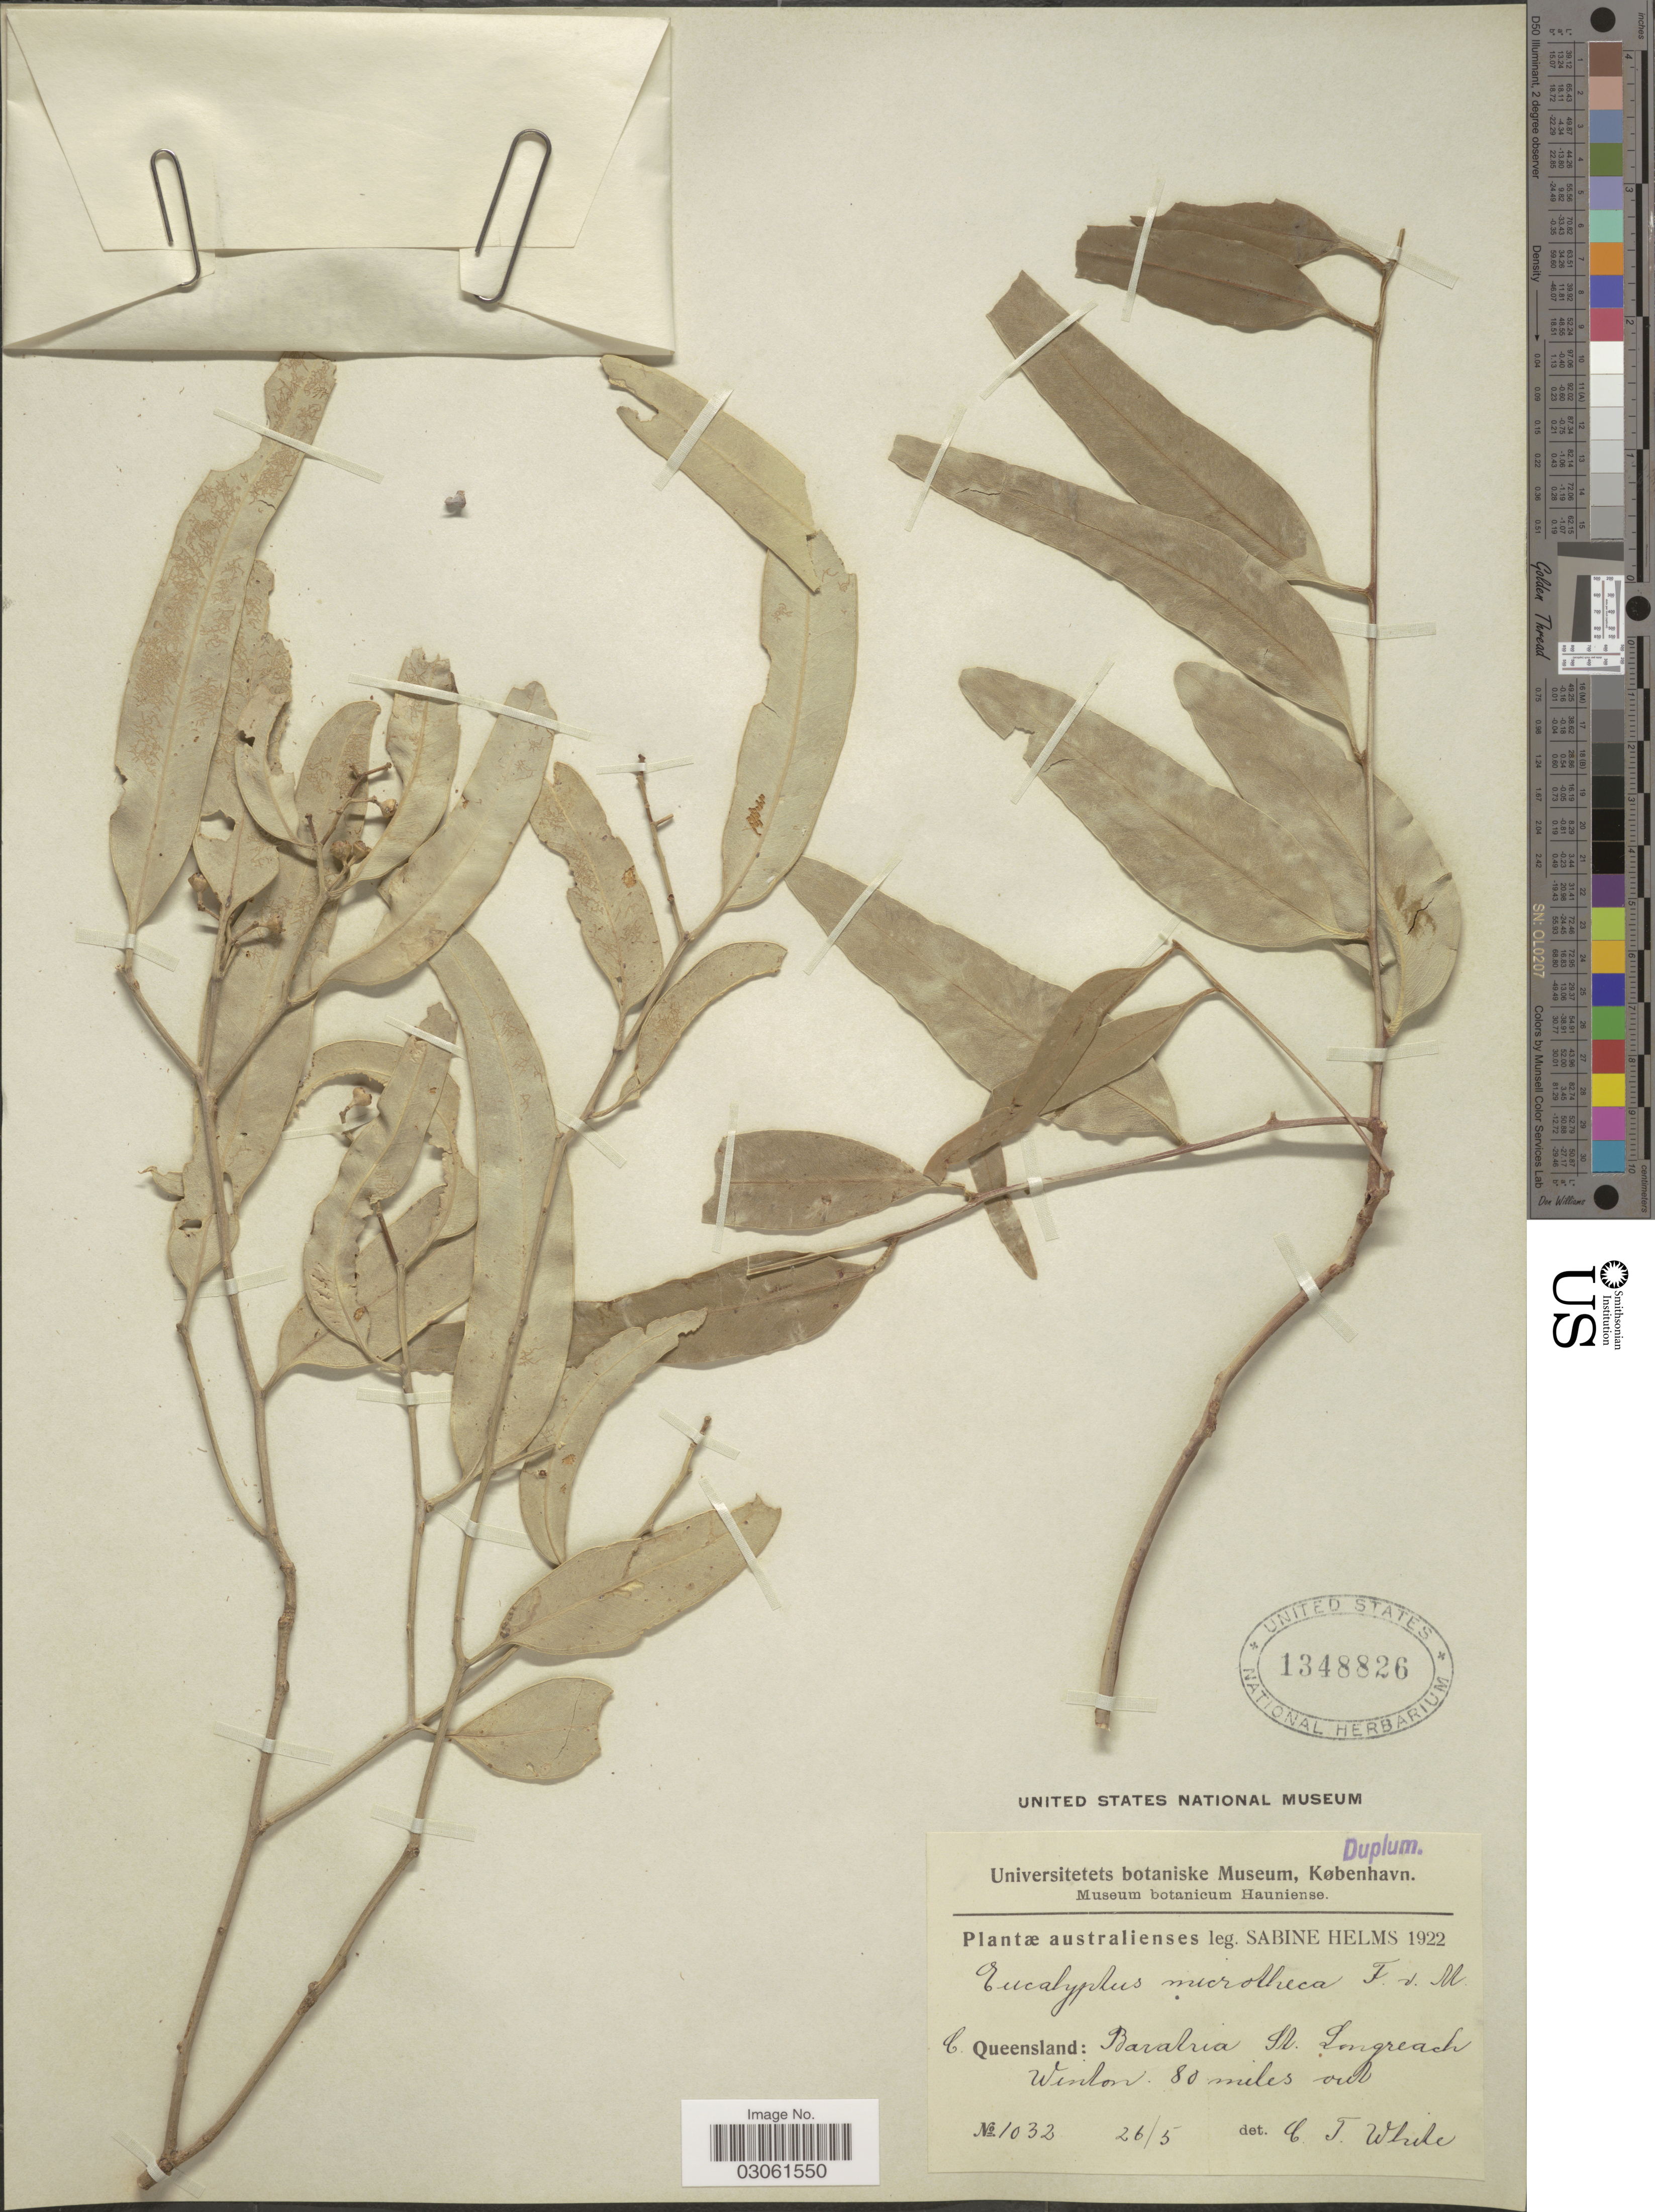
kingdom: Plantae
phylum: Tracheophyta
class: Magnoliopsida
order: Myrtales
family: Myrtaceae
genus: Eucalyptus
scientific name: Eucalyptus microtheca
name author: F. Muell.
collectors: S. Helms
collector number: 1032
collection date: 1922-05-26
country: Australia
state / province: Queensland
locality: C. Queensland: Baratria St. Longreach Winton 80 miles out.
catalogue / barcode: US 1348826